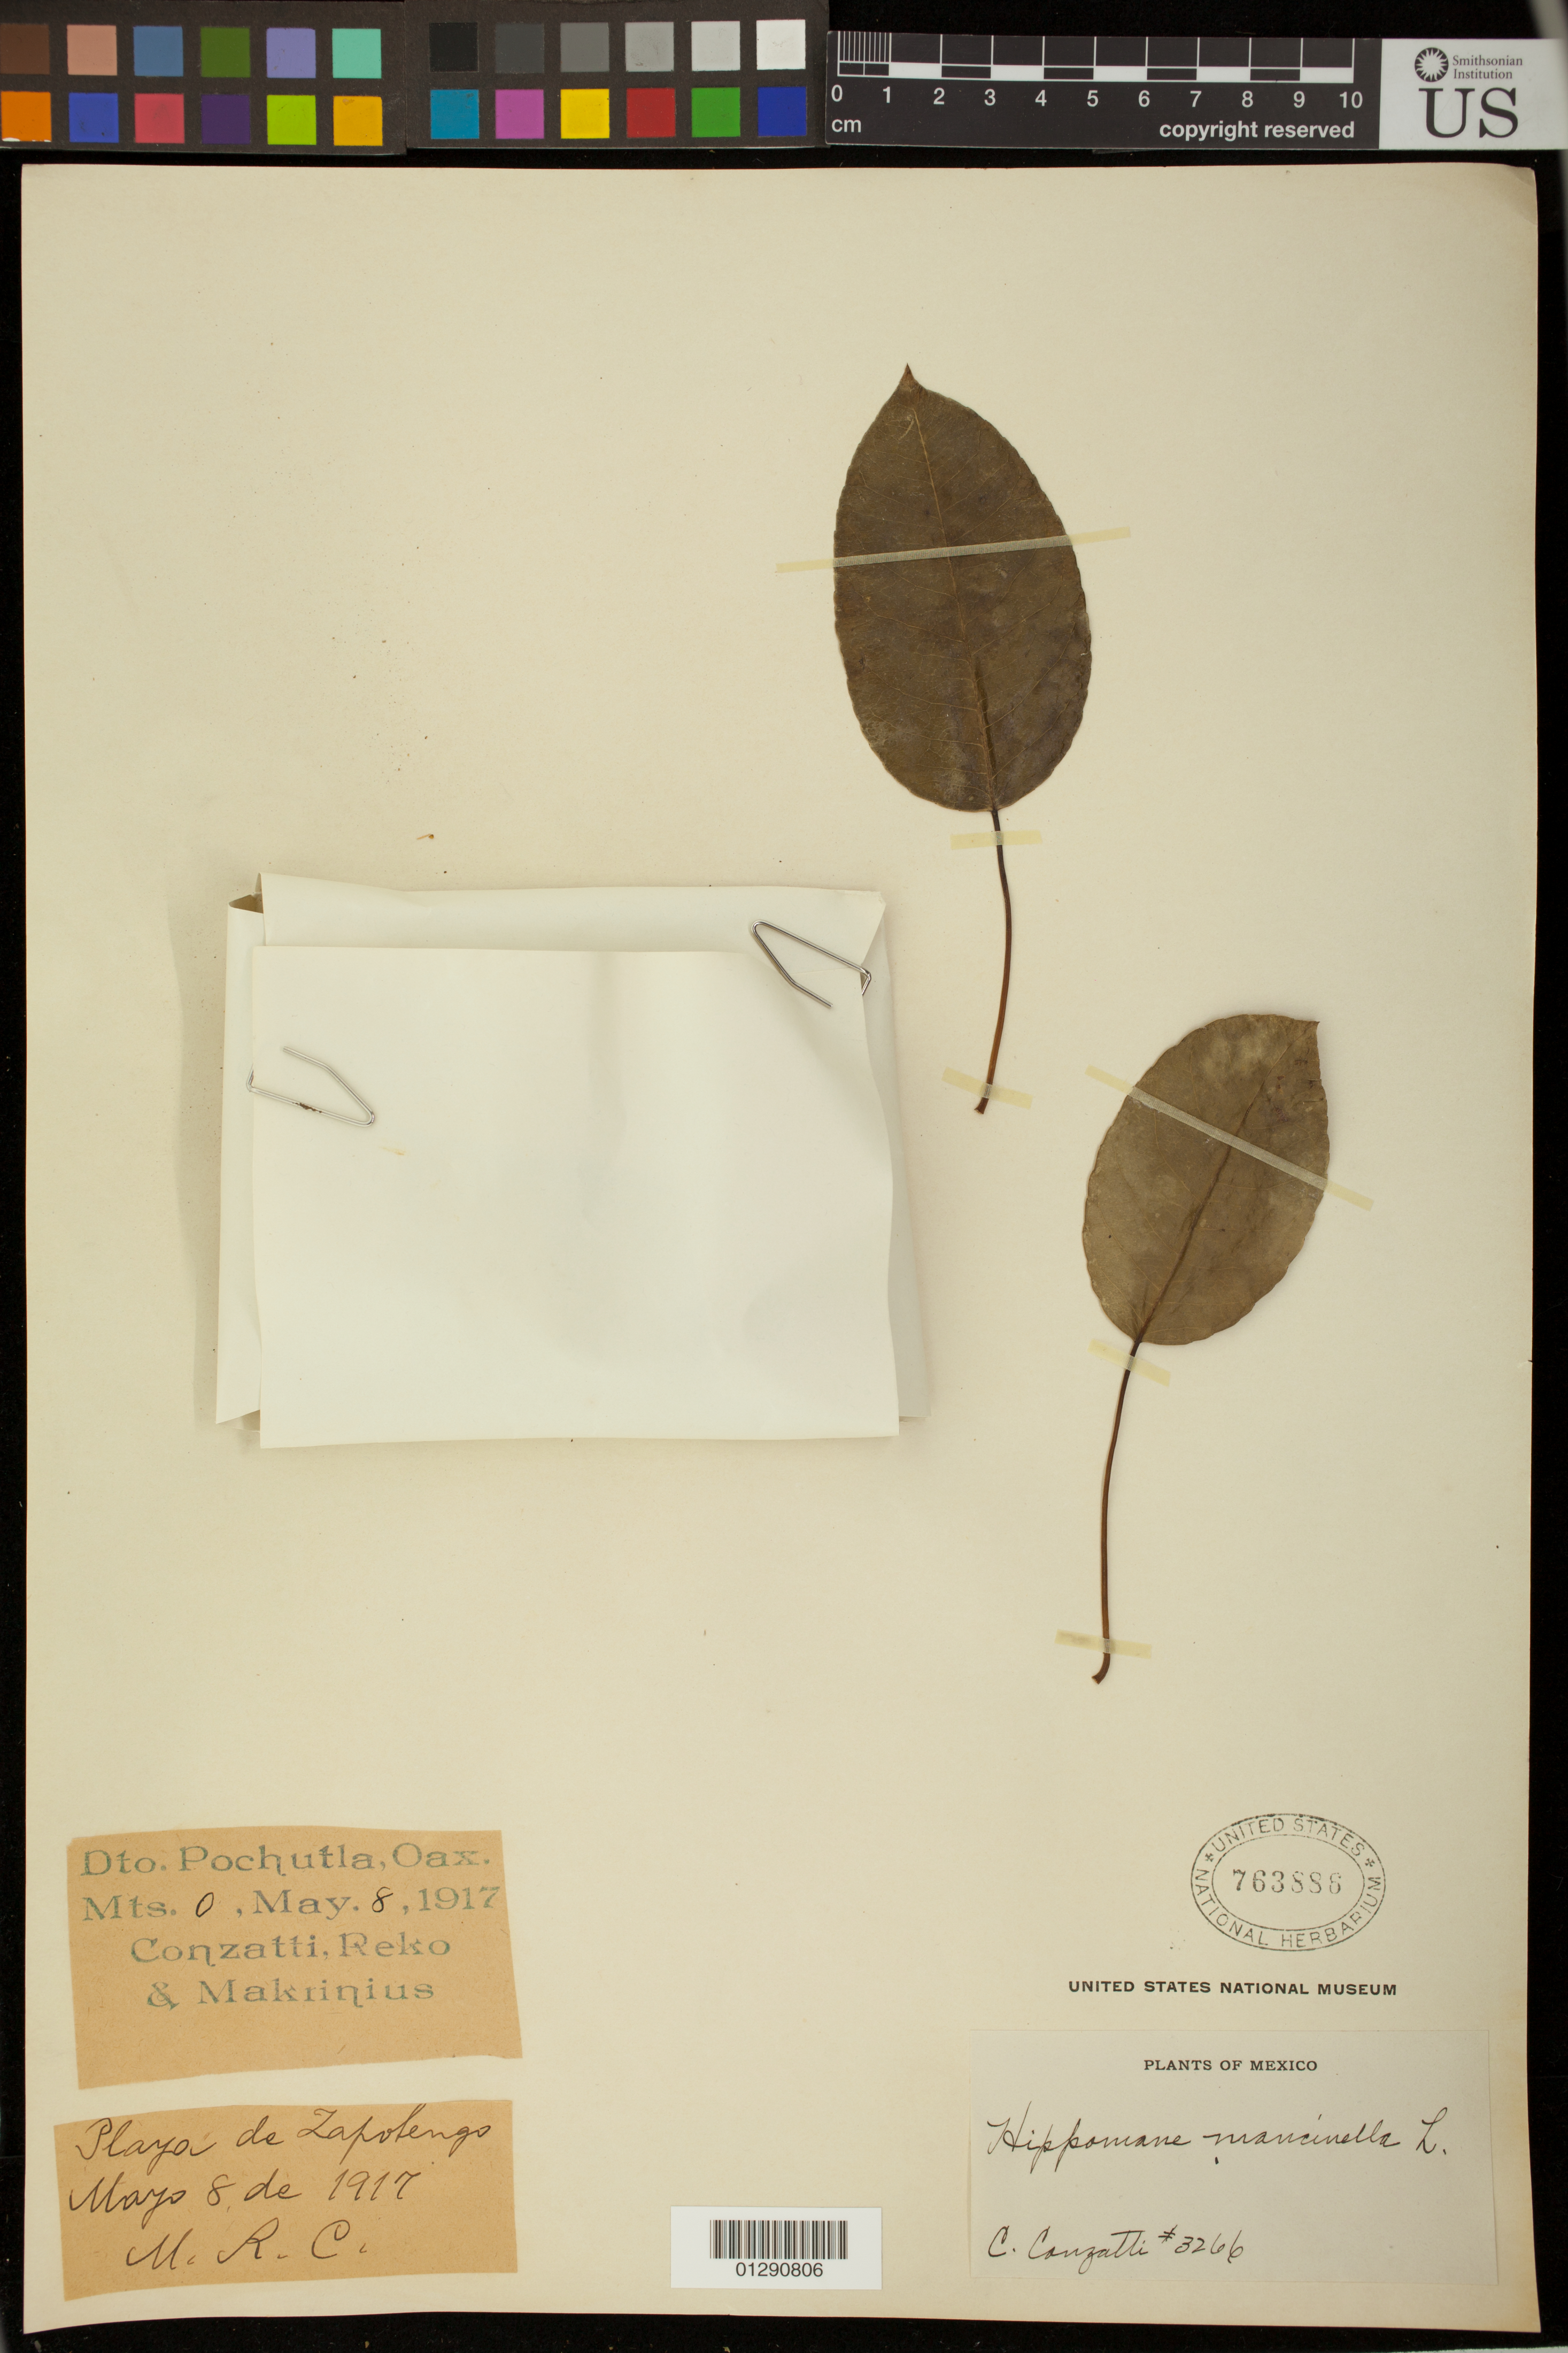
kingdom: Plantae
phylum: Tracheophyta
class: Magnoliopsida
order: Malpighiales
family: Euphorbiaceae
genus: Hippomane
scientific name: Hippomane mancinella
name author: L.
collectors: C. Conzatti, -. Reko & Makrinius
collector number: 3266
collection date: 1917-05-08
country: Mexico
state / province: Oaxaca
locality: Playa de Zapotengo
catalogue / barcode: US 763886